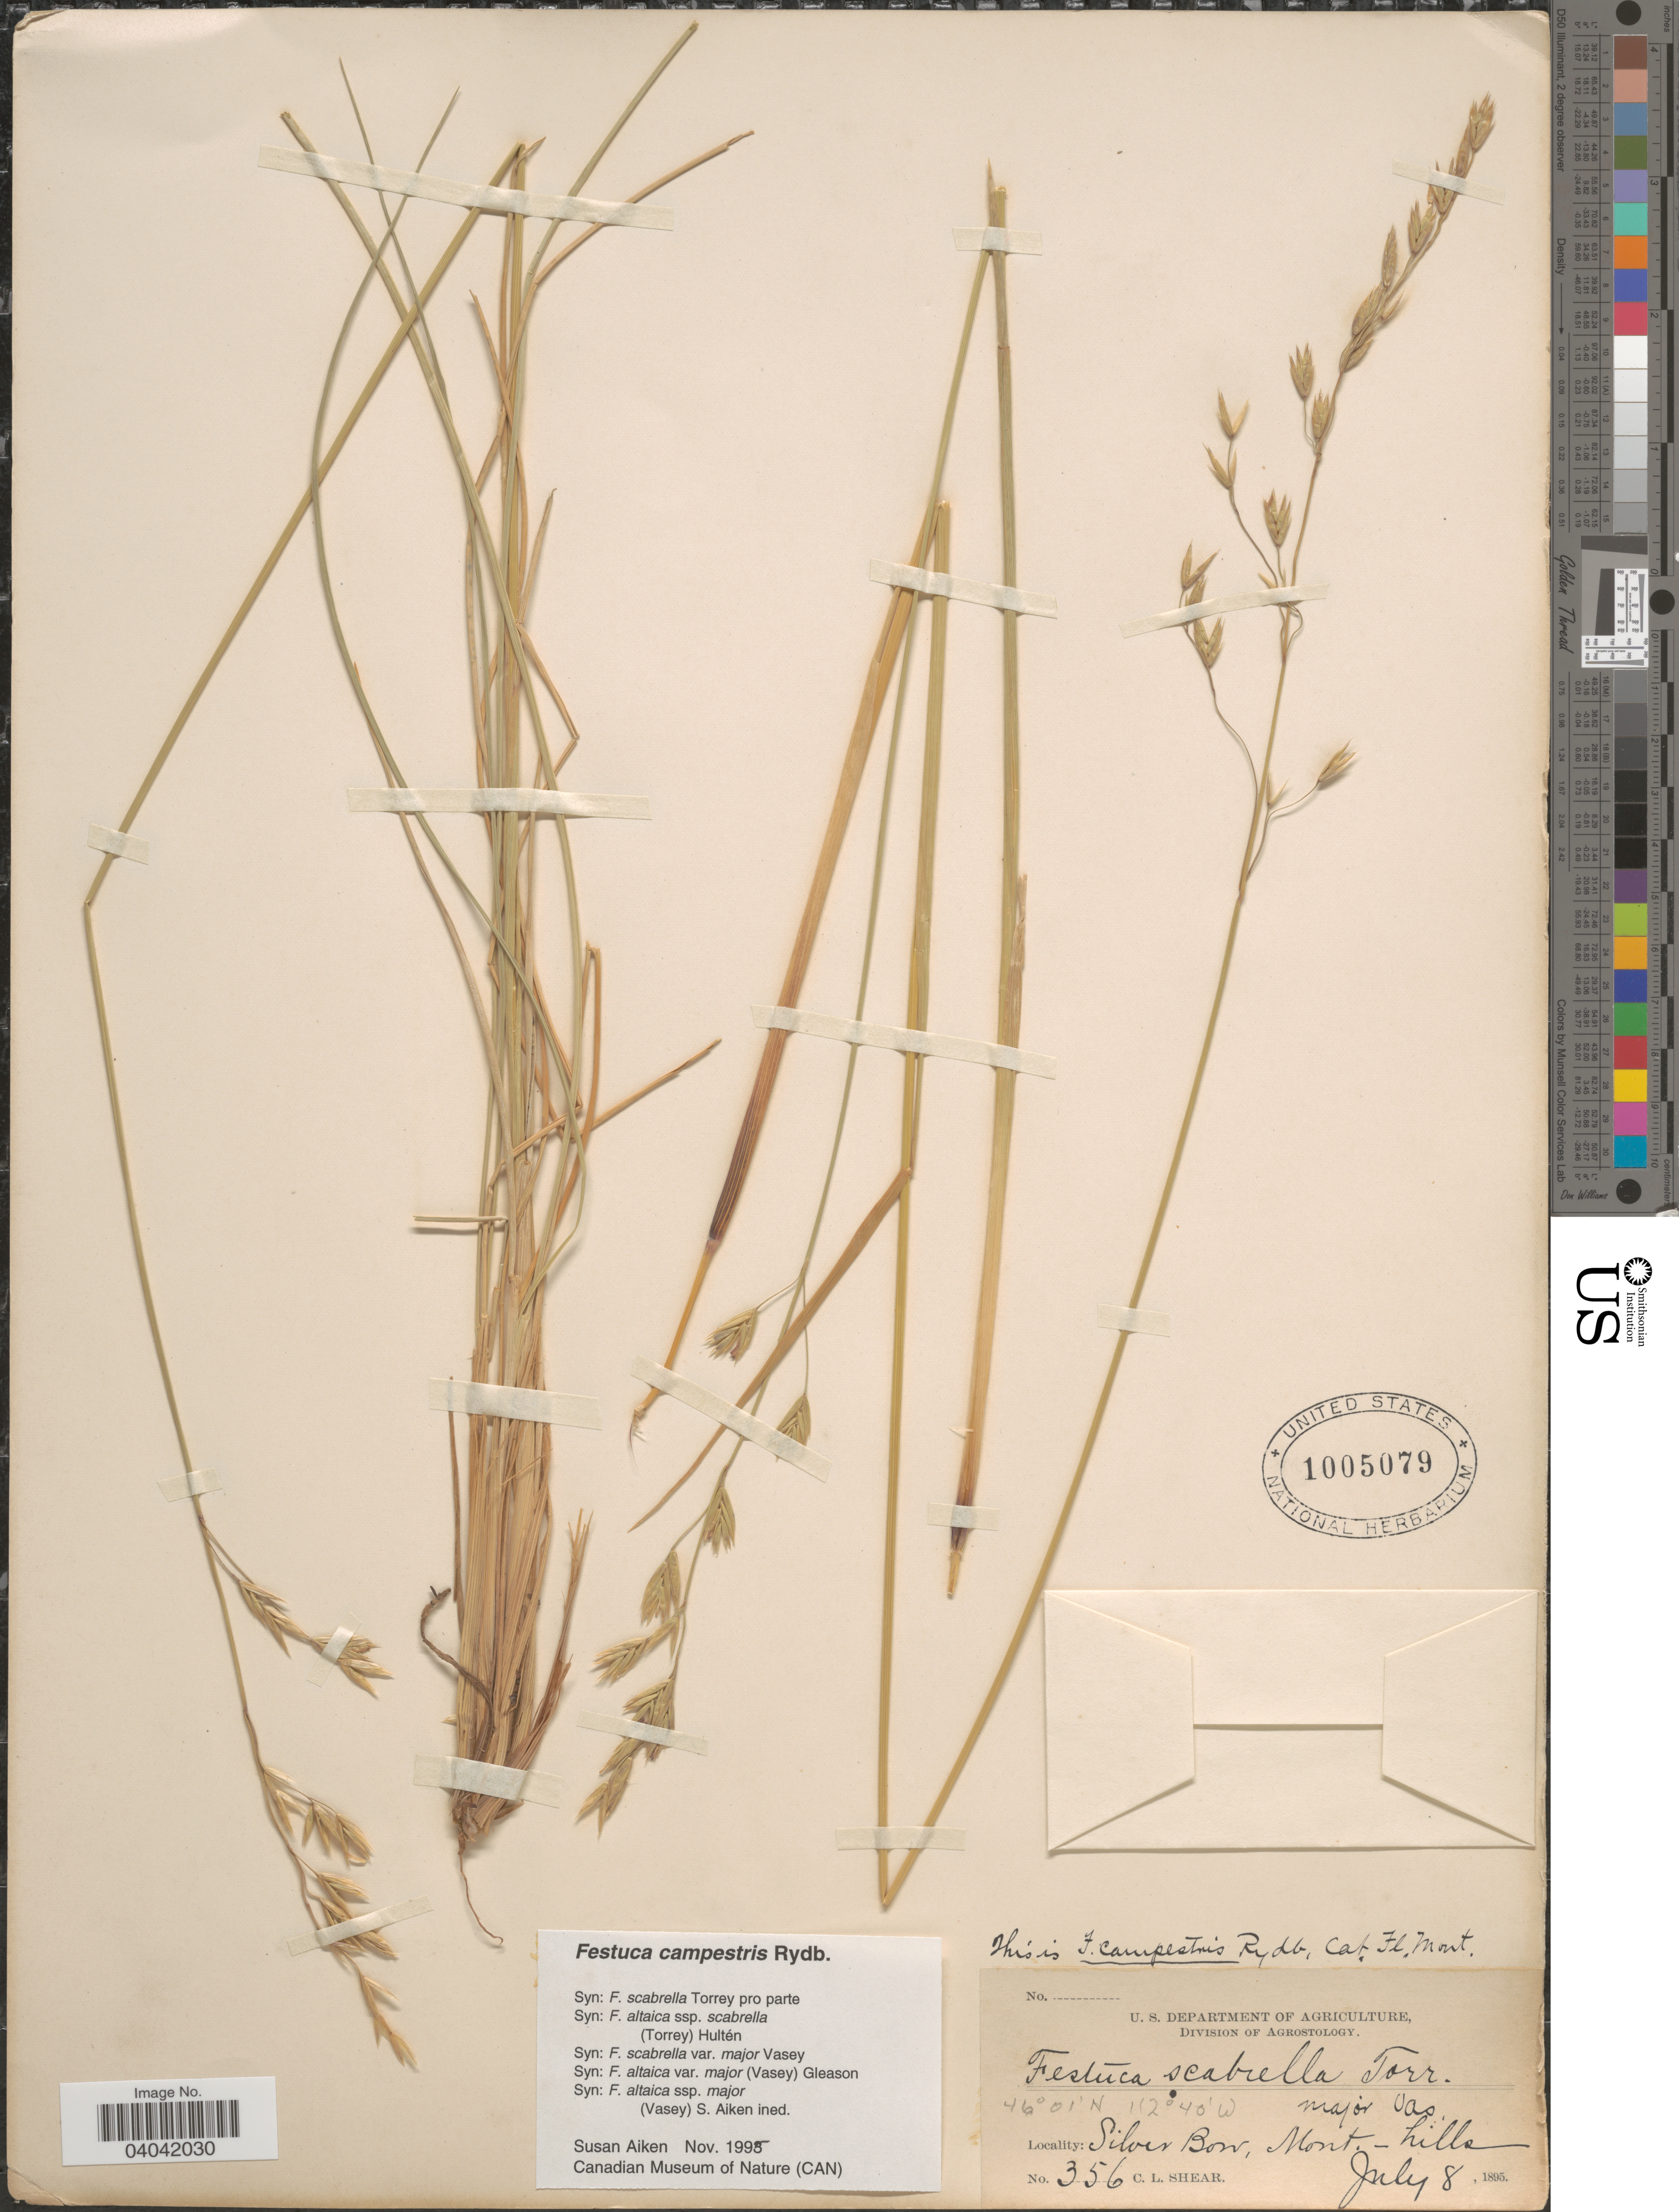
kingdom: Plantae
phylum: Tracheophyta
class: Liliopsida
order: Poales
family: Poaceae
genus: Festuca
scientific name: Festuca campestris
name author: Rydb.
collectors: C. L. Shear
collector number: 356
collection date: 1895-07-08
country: United States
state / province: Montana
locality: Silver Bow, Mont.-hills.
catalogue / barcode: US 1005079